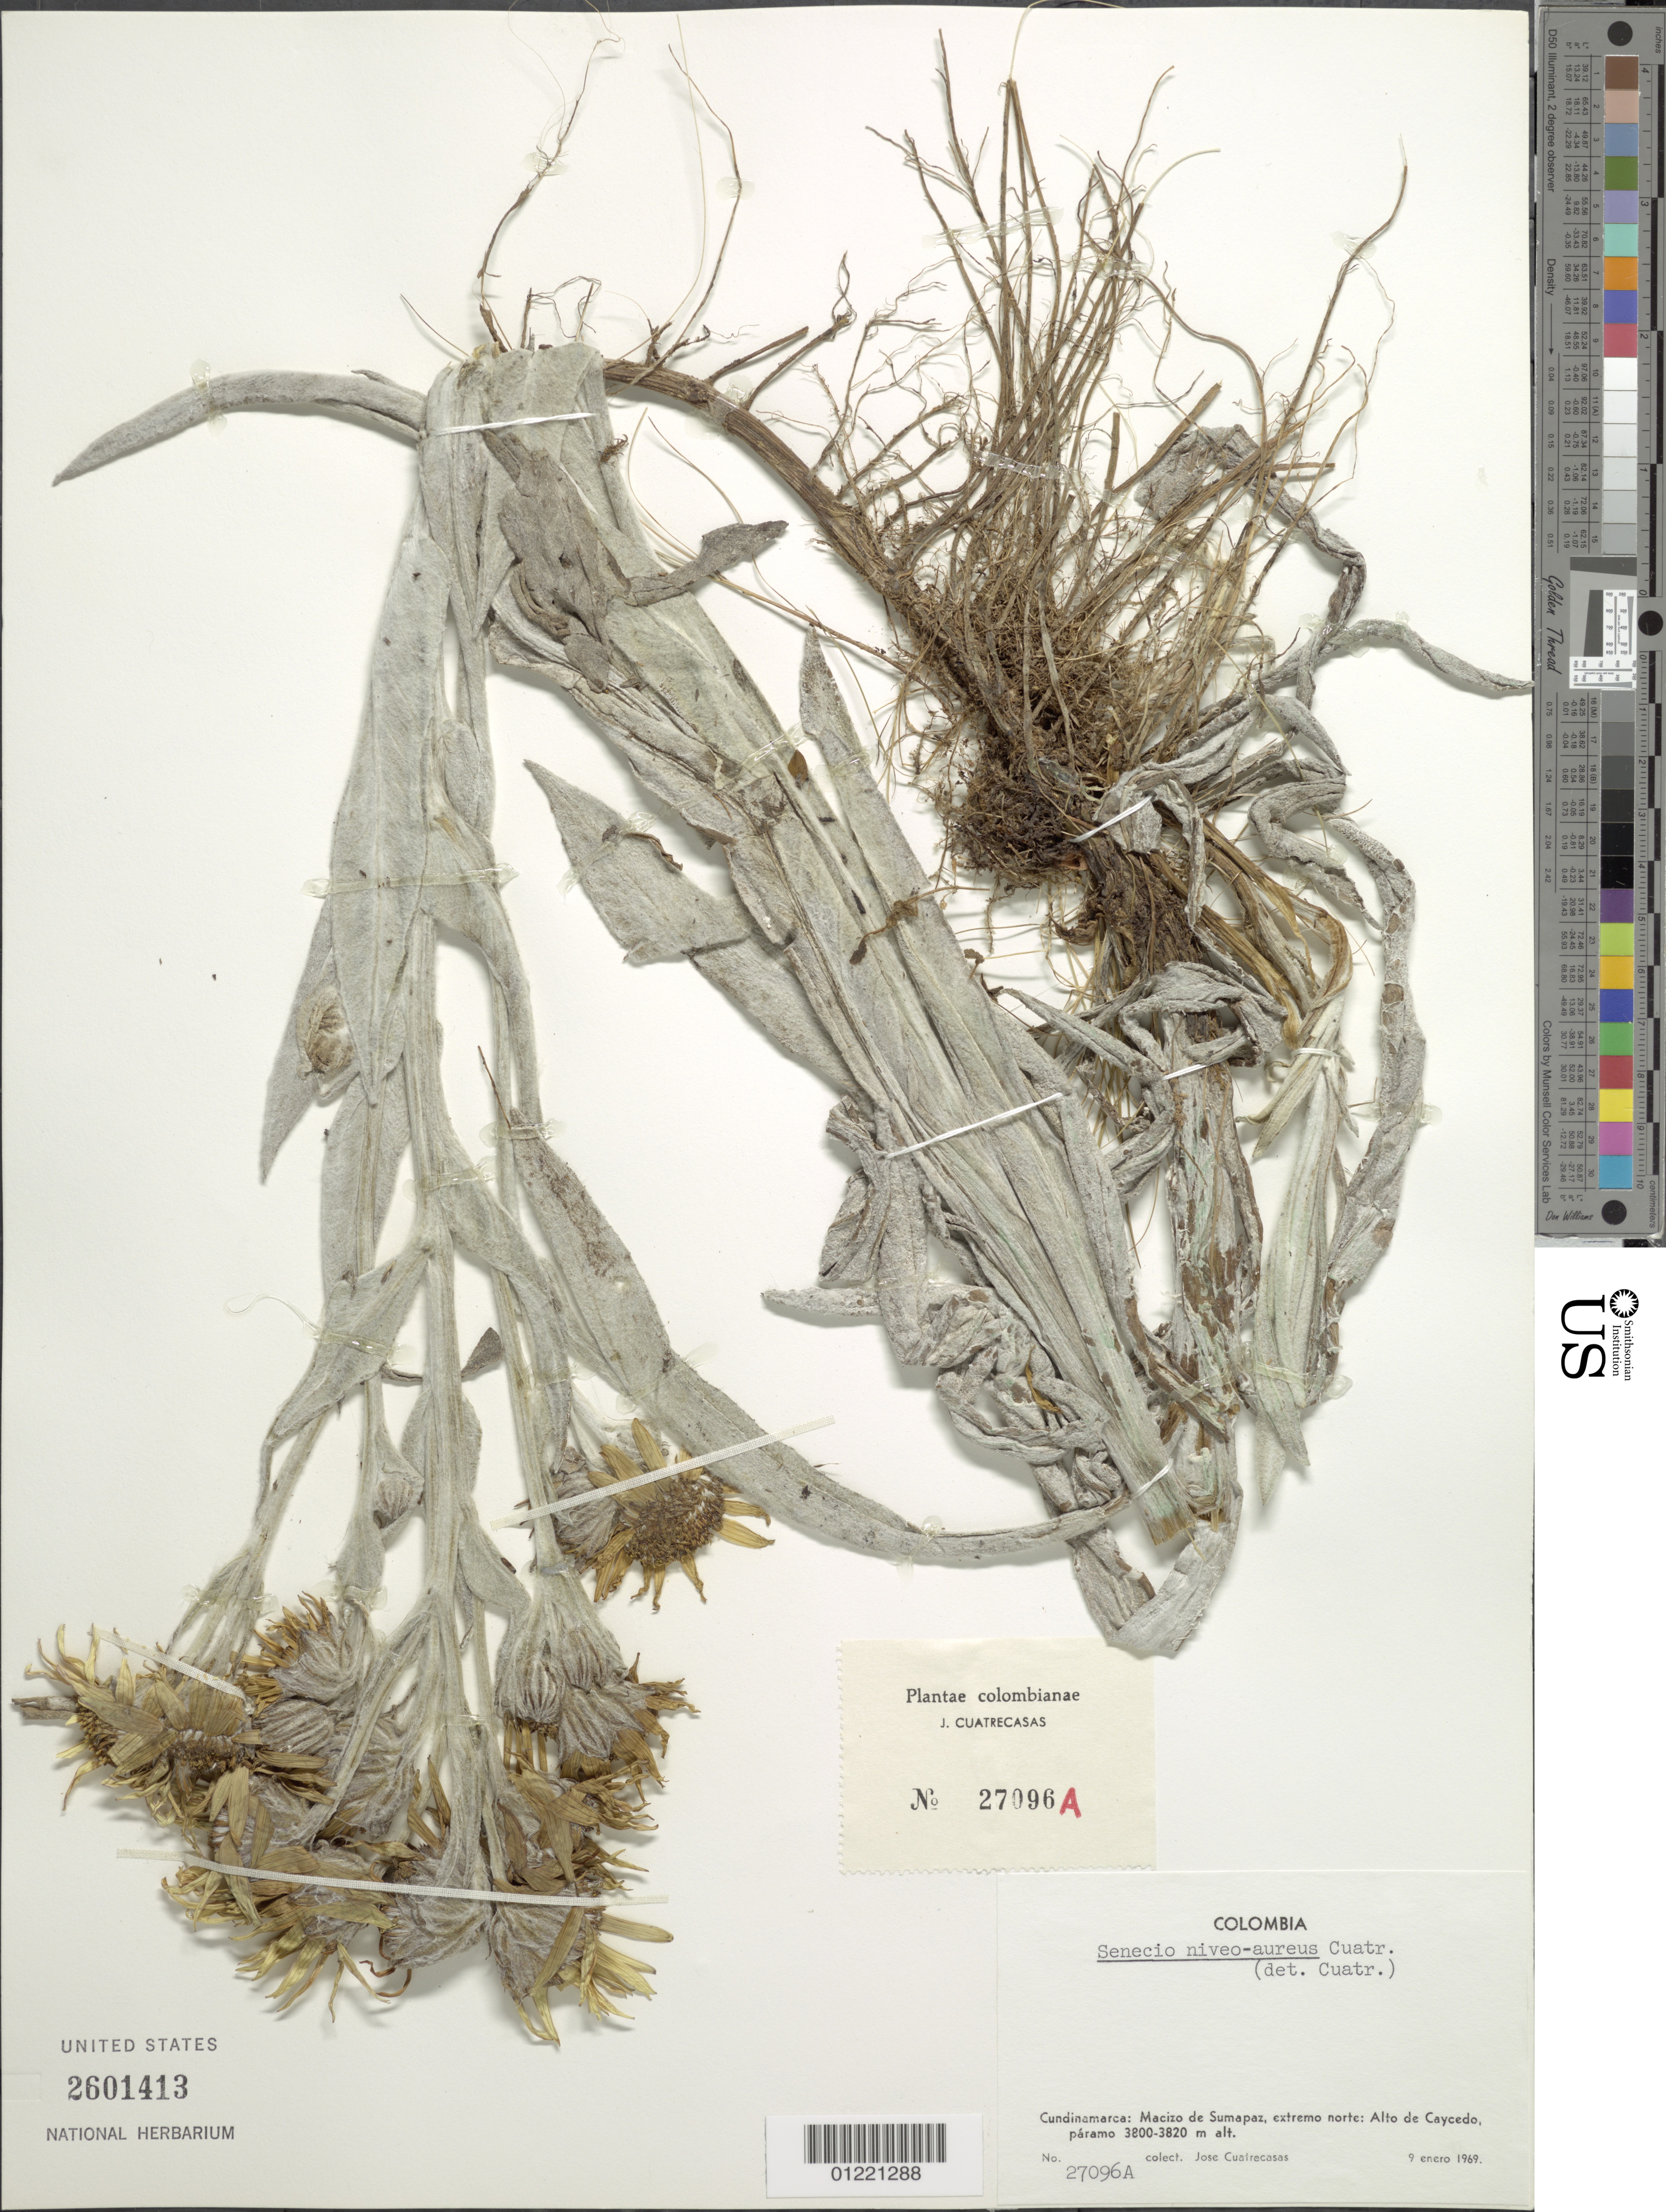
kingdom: Plantae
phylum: Tracheophyta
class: Magnoliopsida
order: Asterales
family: Asteraceae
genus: Senecio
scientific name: Senecio niveo-aureus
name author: Cuatrec.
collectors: J. Cuatrecasas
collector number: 27096A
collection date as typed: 09 Jan 1969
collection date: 1969-01-09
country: Colombia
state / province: Cundinamarca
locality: Macizo de Sumapaz, extremo norte; Alto de Caycedo.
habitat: paramo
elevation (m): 3800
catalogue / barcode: US 2601413